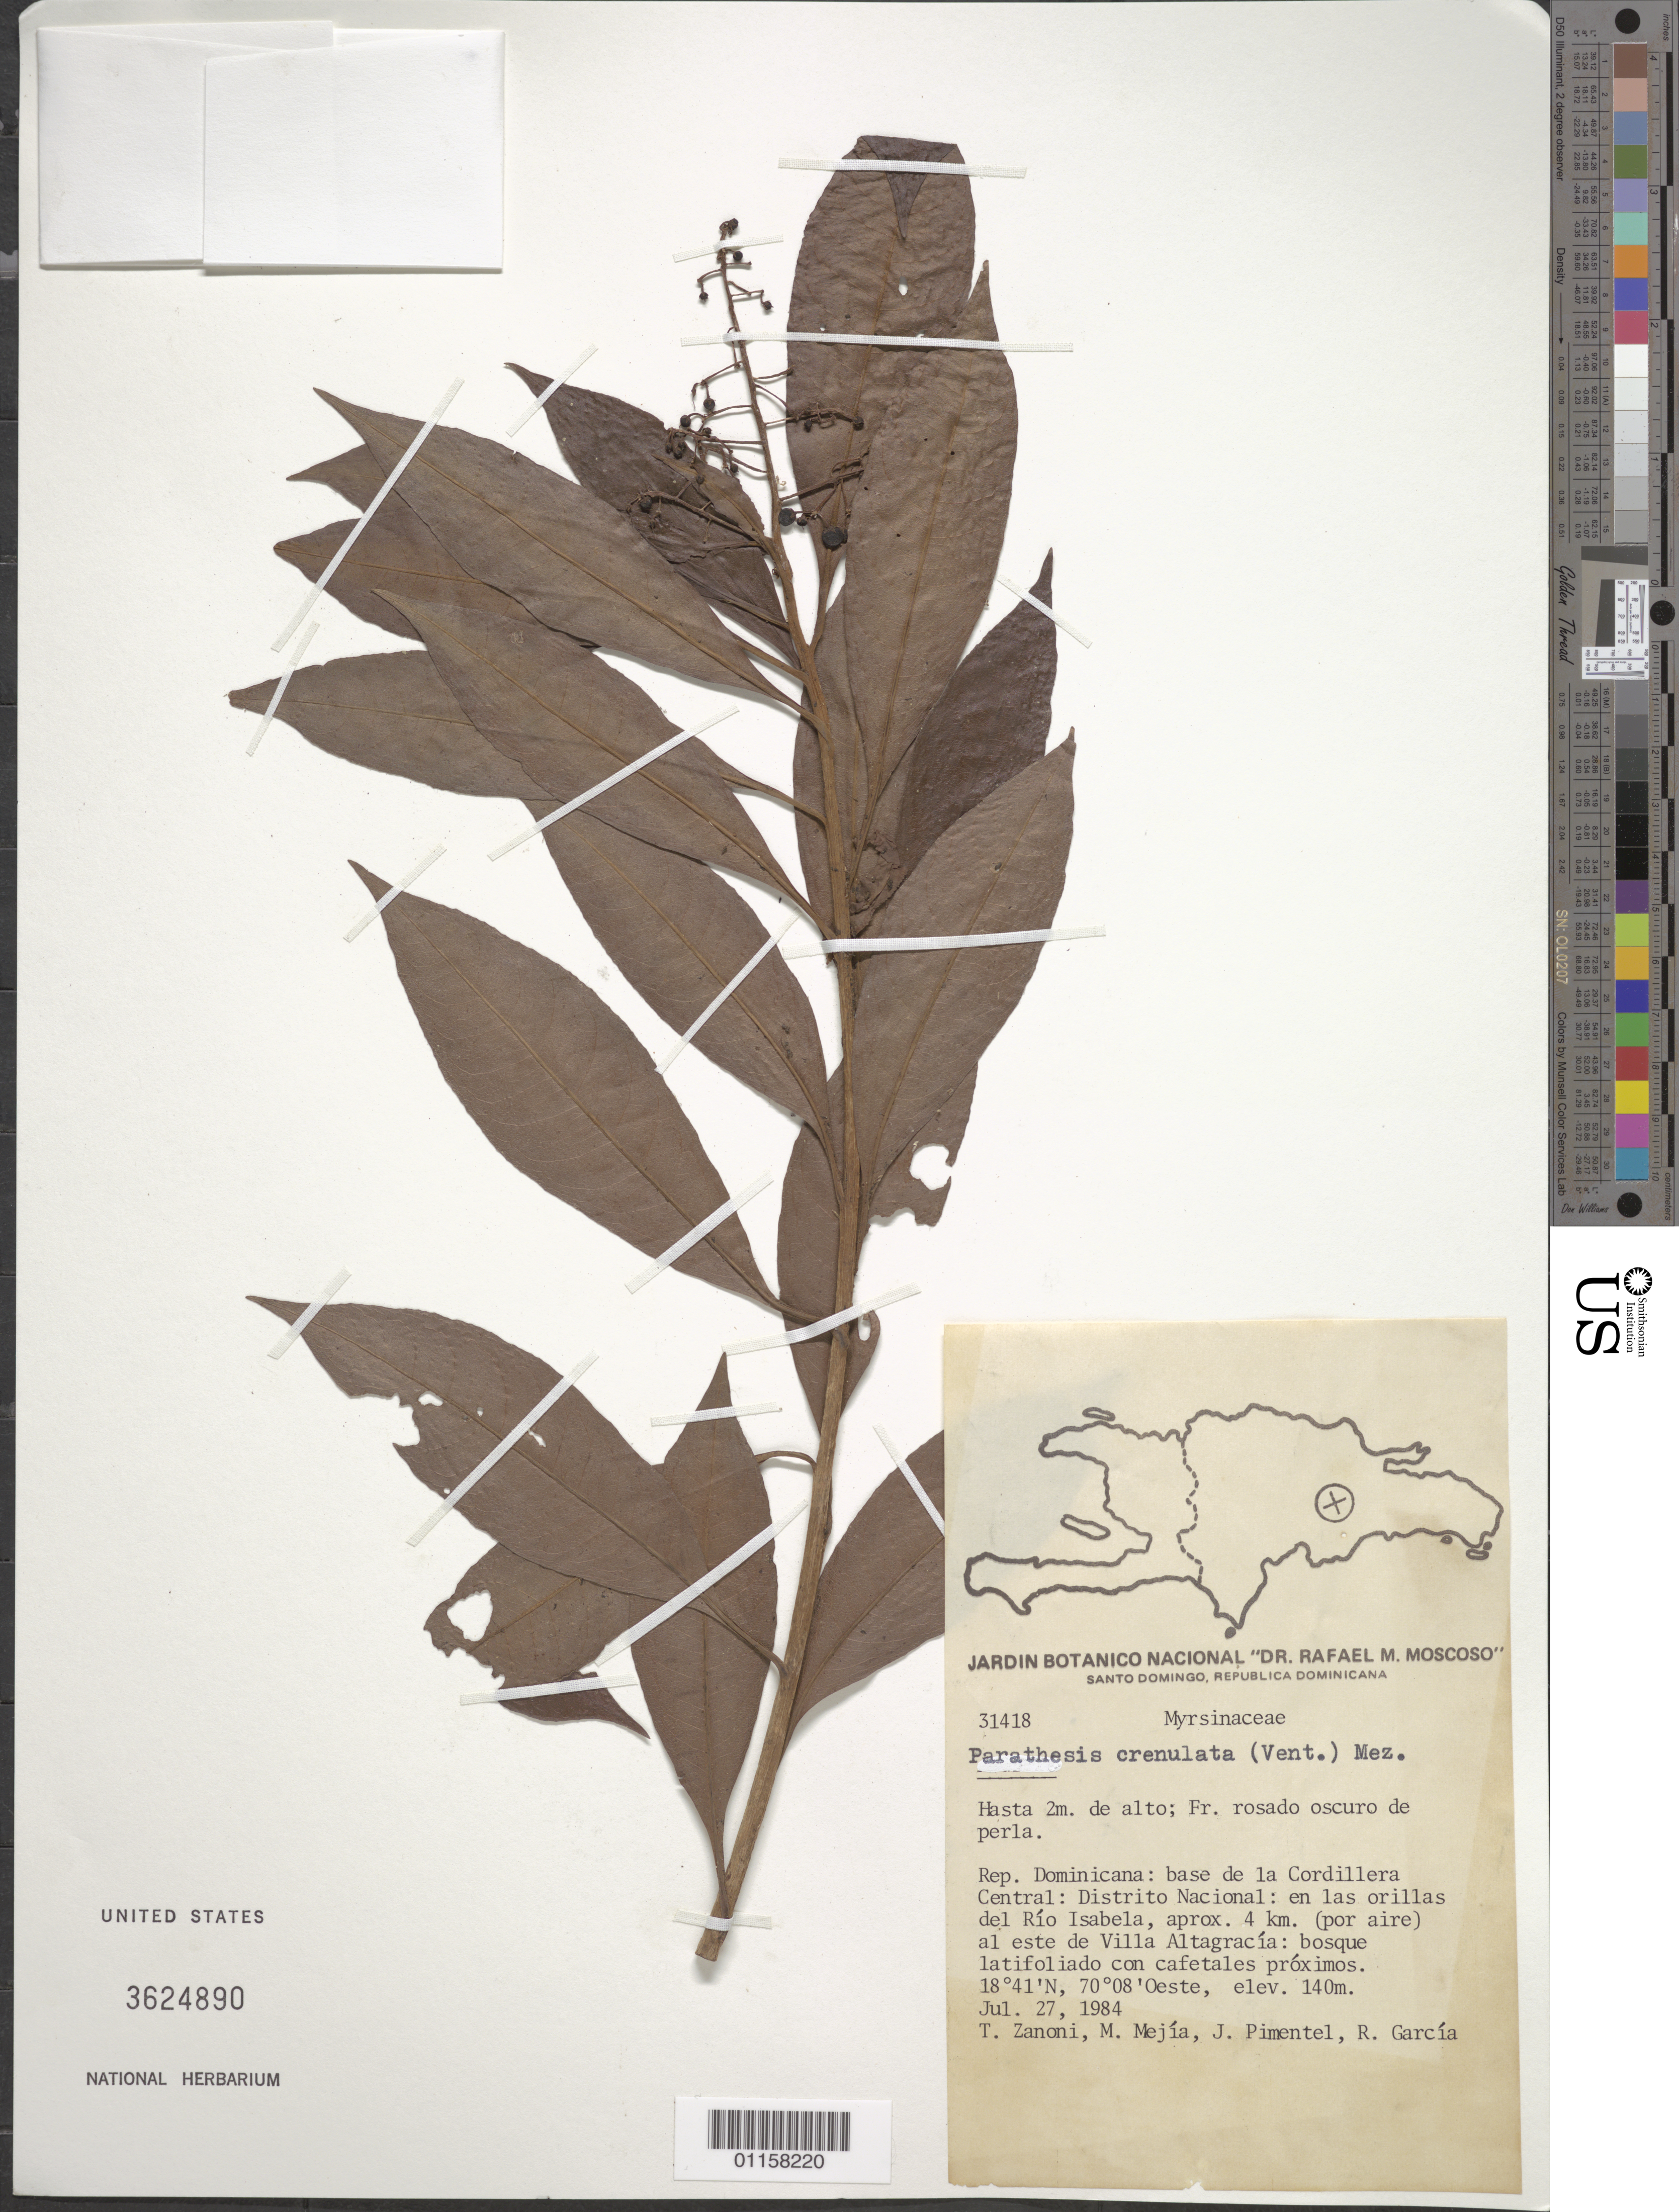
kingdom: Plantae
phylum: Tracheophyta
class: Magnoliopsida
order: Ericales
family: Primulaceae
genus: Parathesis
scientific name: Parathesis crenulata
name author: (Vent.) Hook. f. ex Hemsl.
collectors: T. A. Zanoni, M. Mejia, J. Pimentel & R. García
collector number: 31418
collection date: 1984-07-27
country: Dominican Republic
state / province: Distrito Nacional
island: Hispaniola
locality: Cordillera Central, base; en las orillas del Río Isabela, aprox. 4 km (por aire) al este de Villa Altagracía.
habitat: Bosque latifoliado con cafetales próximos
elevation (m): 140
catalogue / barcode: US 3624890